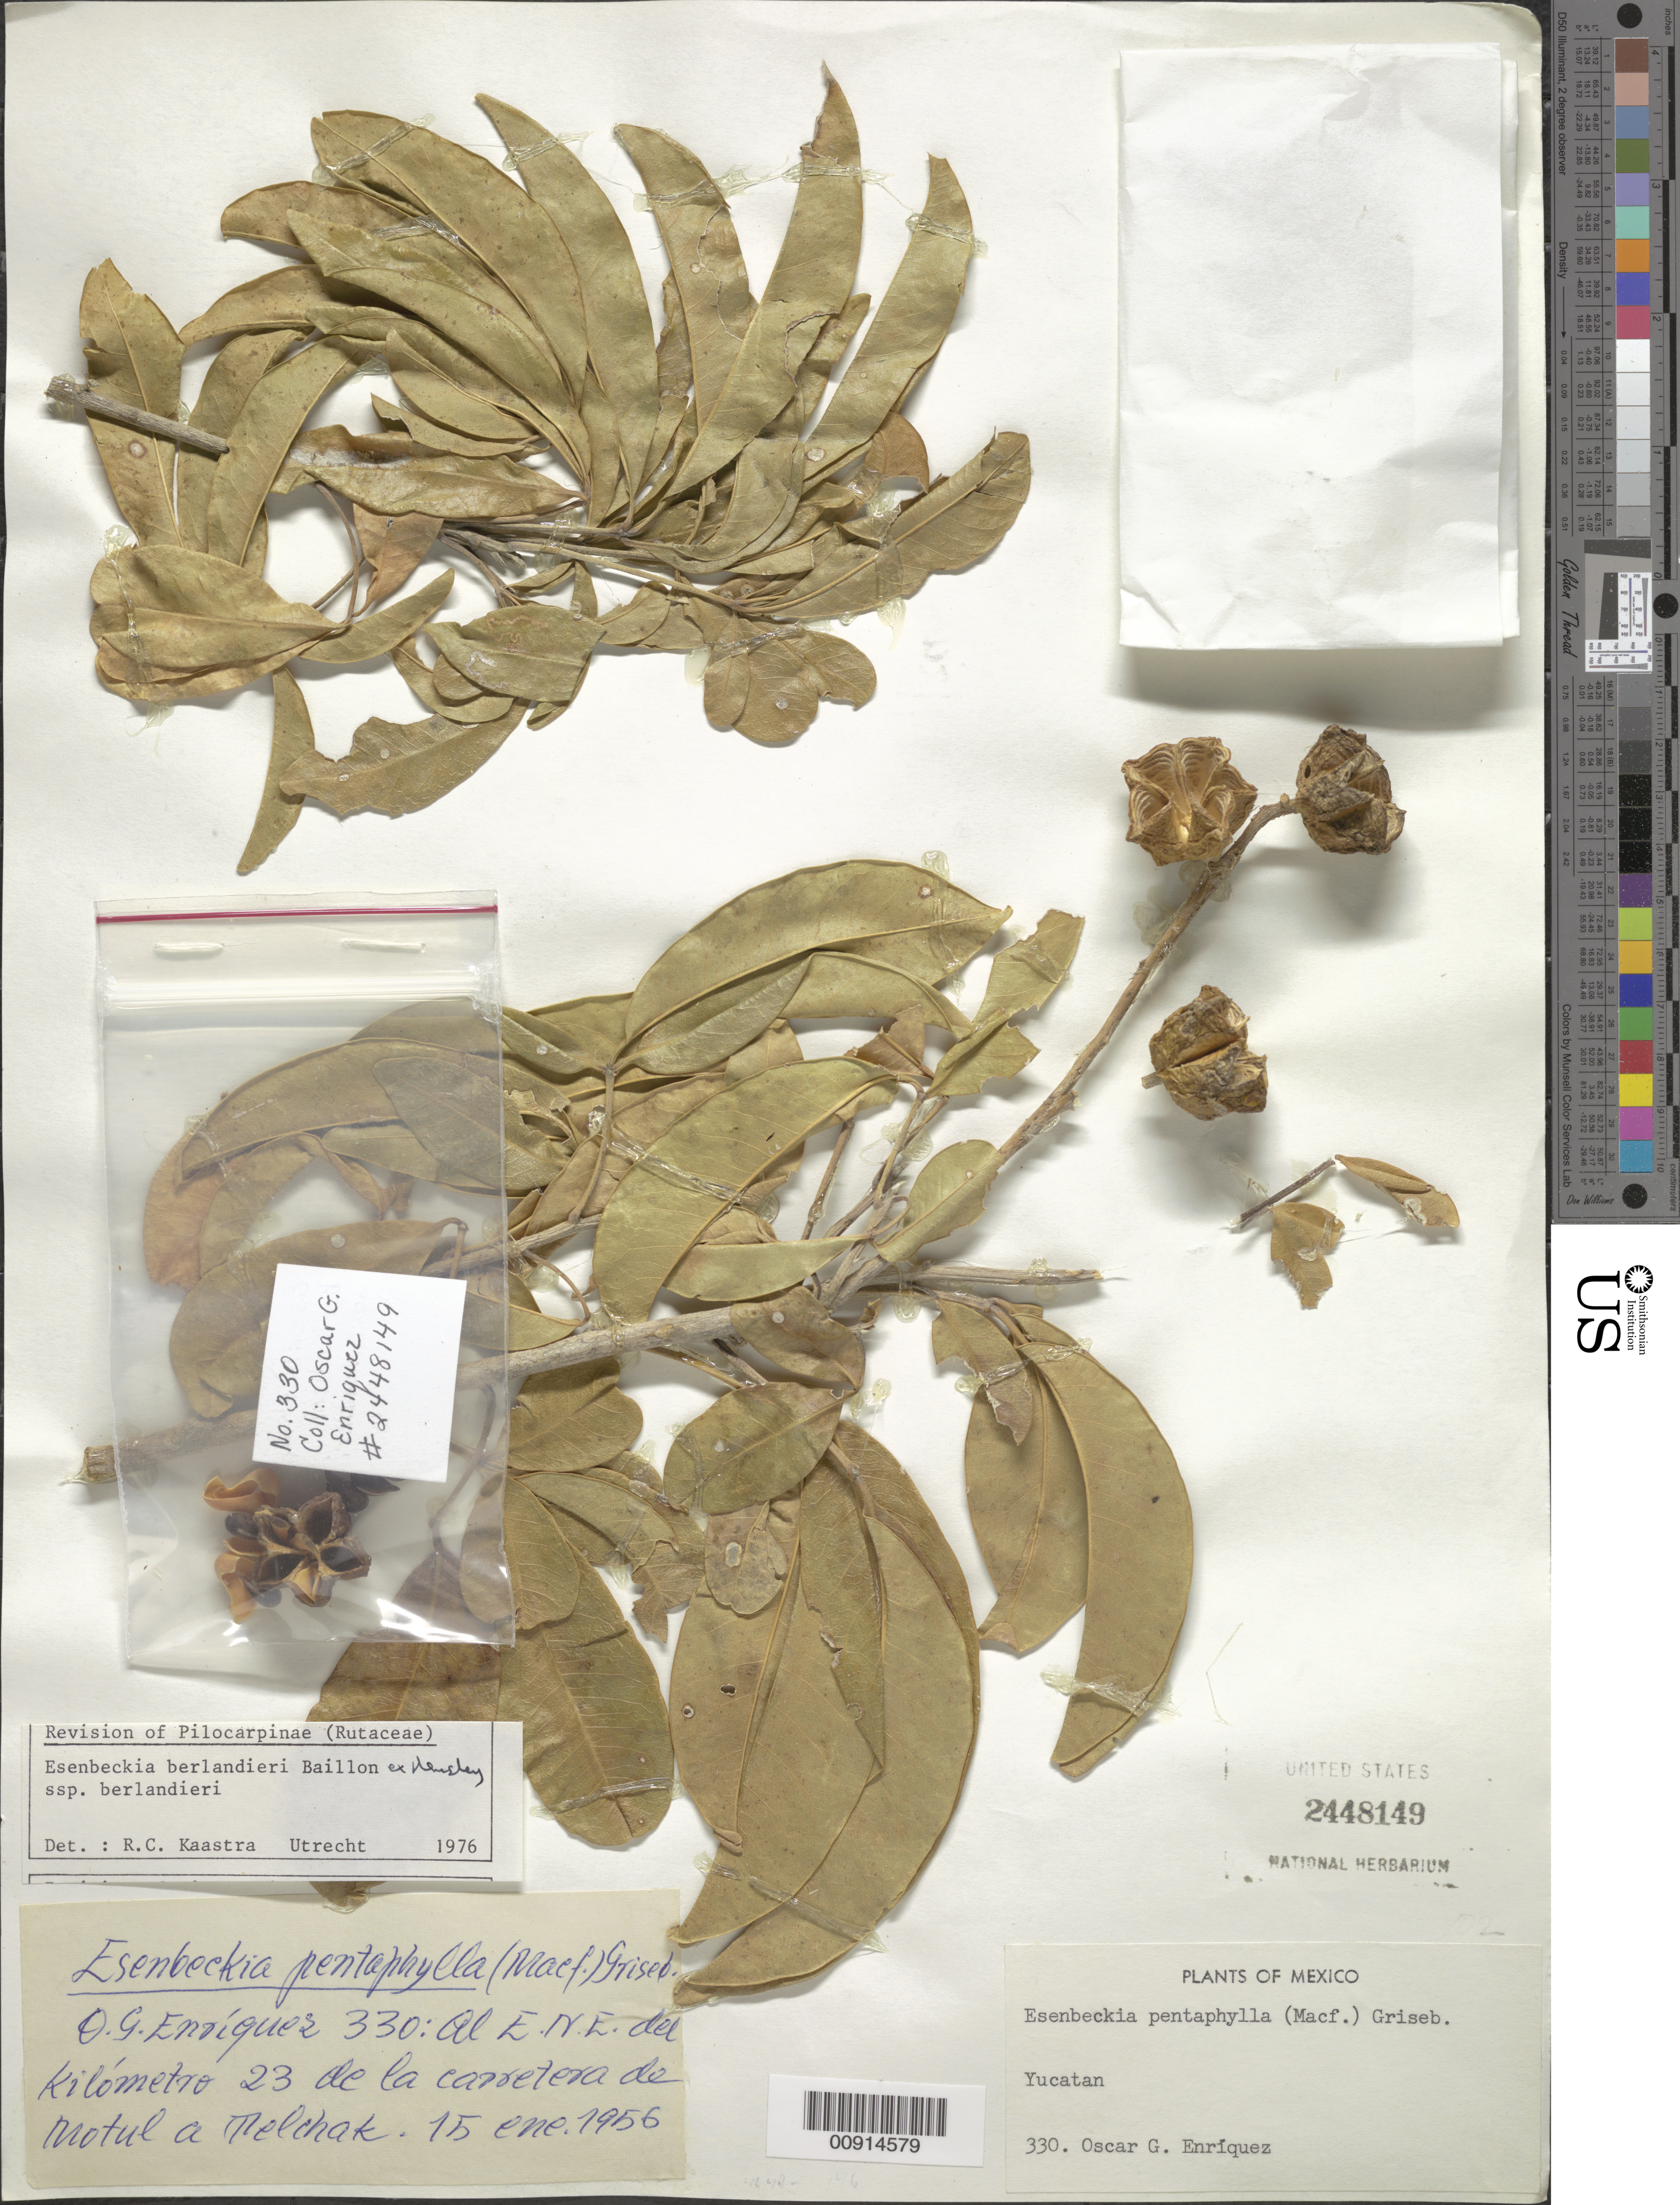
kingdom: Plantae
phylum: Tracheophyta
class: Magnoliopsida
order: Sapindales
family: Rutaceae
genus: Esenbeckia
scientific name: Esenbeckia berlandieri subsp. berlandieri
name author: Baill. ex Hemsl.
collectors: O. Enriquez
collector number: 330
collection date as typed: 15 Jan 1956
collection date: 1956-01-15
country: Mexico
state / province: Yucatán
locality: Yucatán: Al E.N.E. del kilómetro 23 de la carretera de Motul a Telchak.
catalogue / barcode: US 2448149